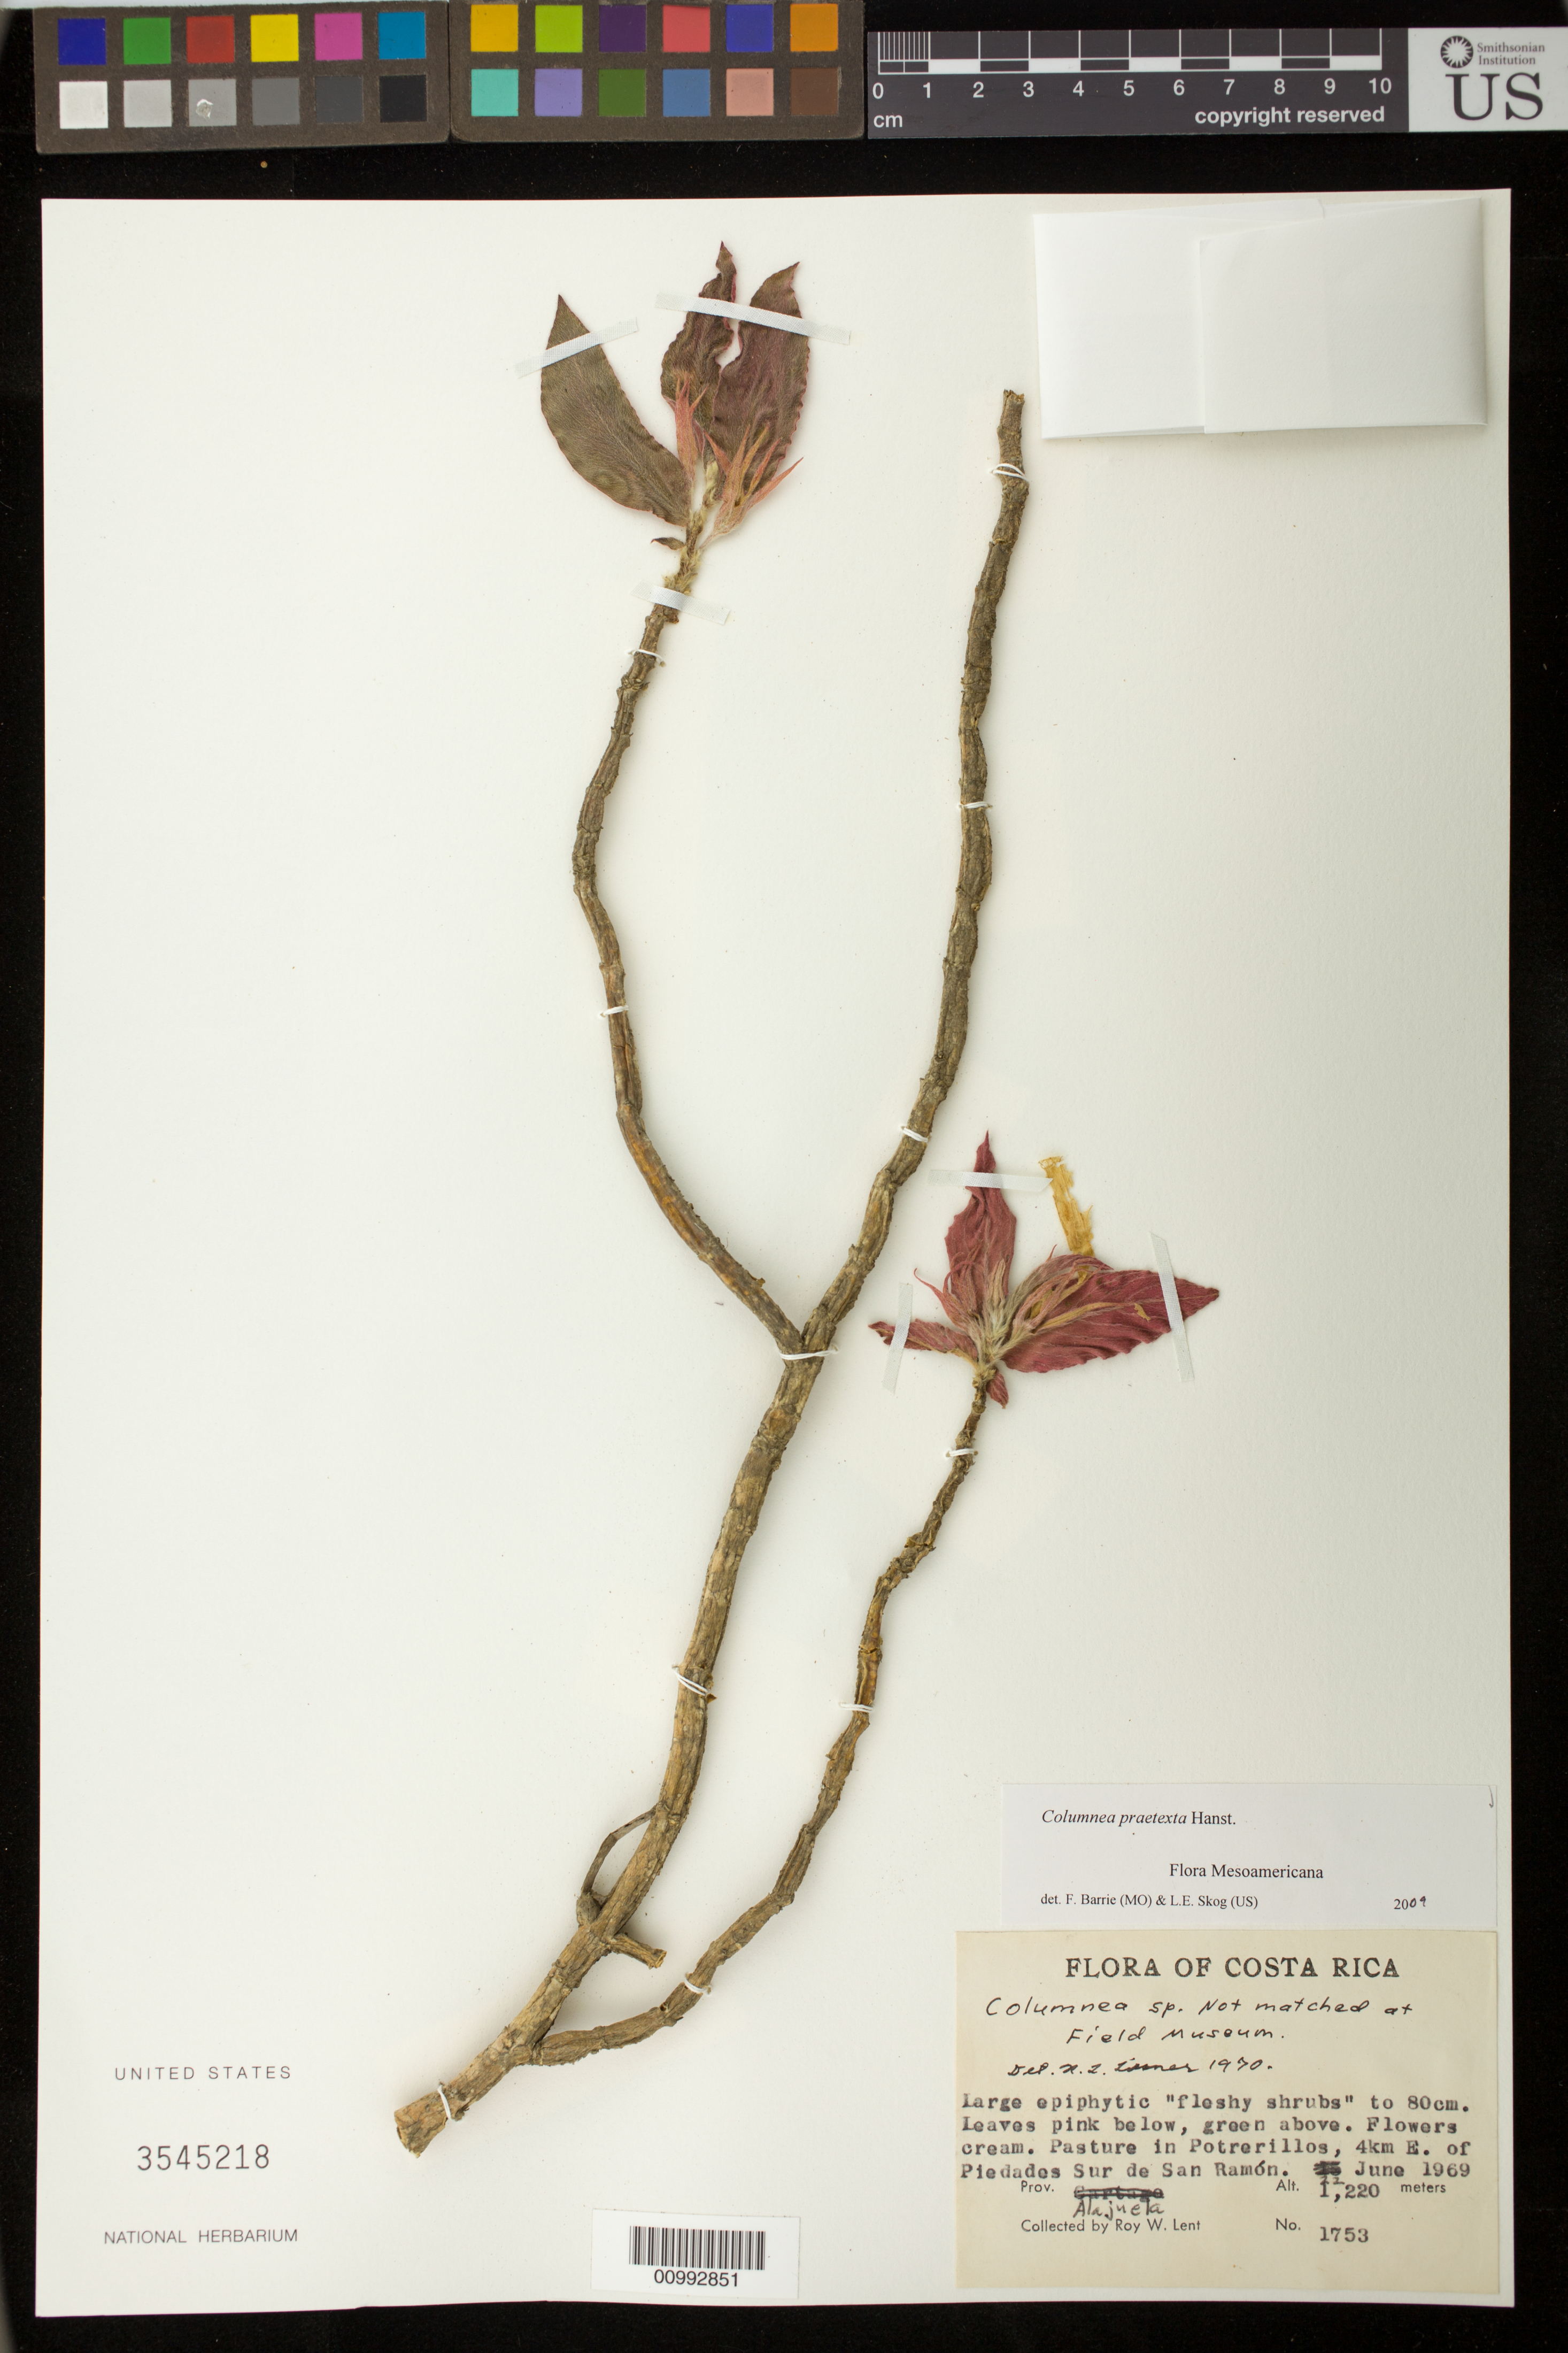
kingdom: Plantae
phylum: Tracheophyta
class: Magnoliopsida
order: Lamiales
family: Gesneriaceae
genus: Columnea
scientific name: Columnea praetexta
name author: Hanst.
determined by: Barrie, F. R.; Skog, Laurence E.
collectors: R. W. Lent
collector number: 1753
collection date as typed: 22 Jun 1969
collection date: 1969-06-22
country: Costa Rica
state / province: Alajuela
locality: Pasure in Portrerillos, 4 km E of Piedades Sur de San Ramón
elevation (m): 1220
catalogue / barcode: US 3545218